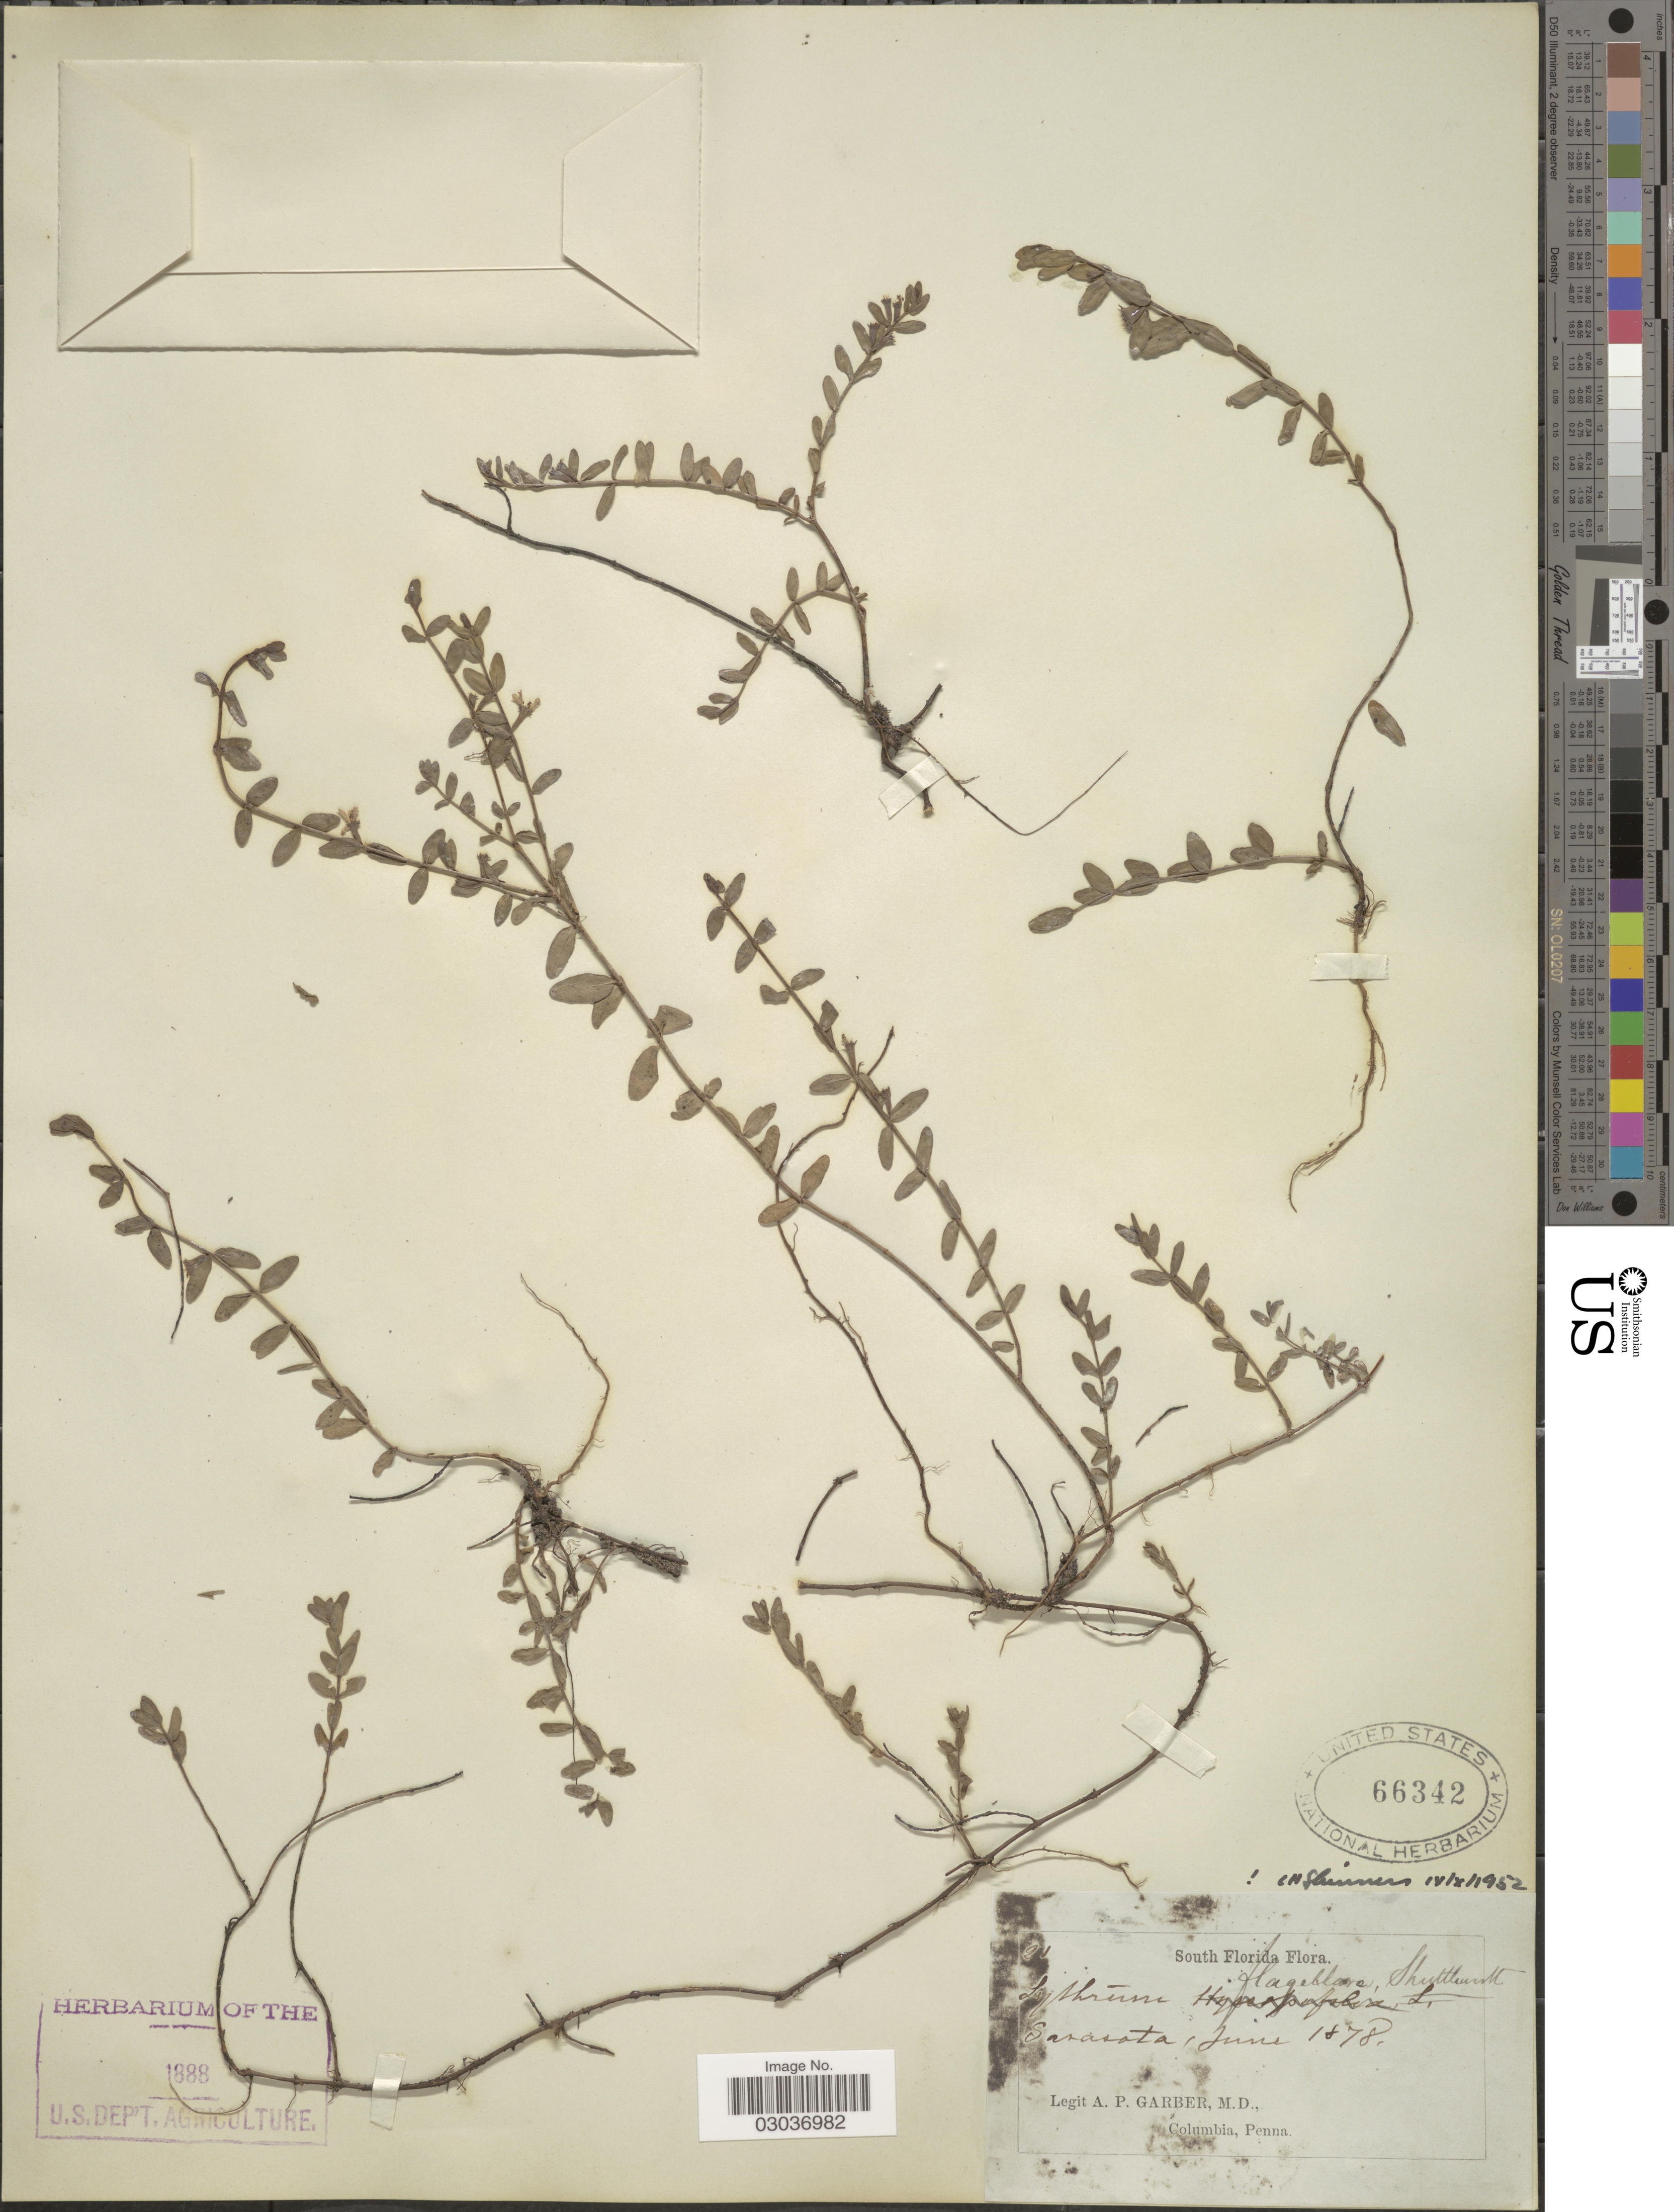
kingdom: Plantae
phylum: Tracheophyta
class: Magnoliopsida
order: Myrtales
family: Lythraceae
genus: Lythrum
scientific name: Lythrum flagellare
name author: Shuttlew. ex Chapm.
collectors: A. P. Garber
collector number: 21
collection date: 1878-06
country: United States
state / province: Florida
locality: South Florida, Sarasota.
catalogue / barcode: US 66342